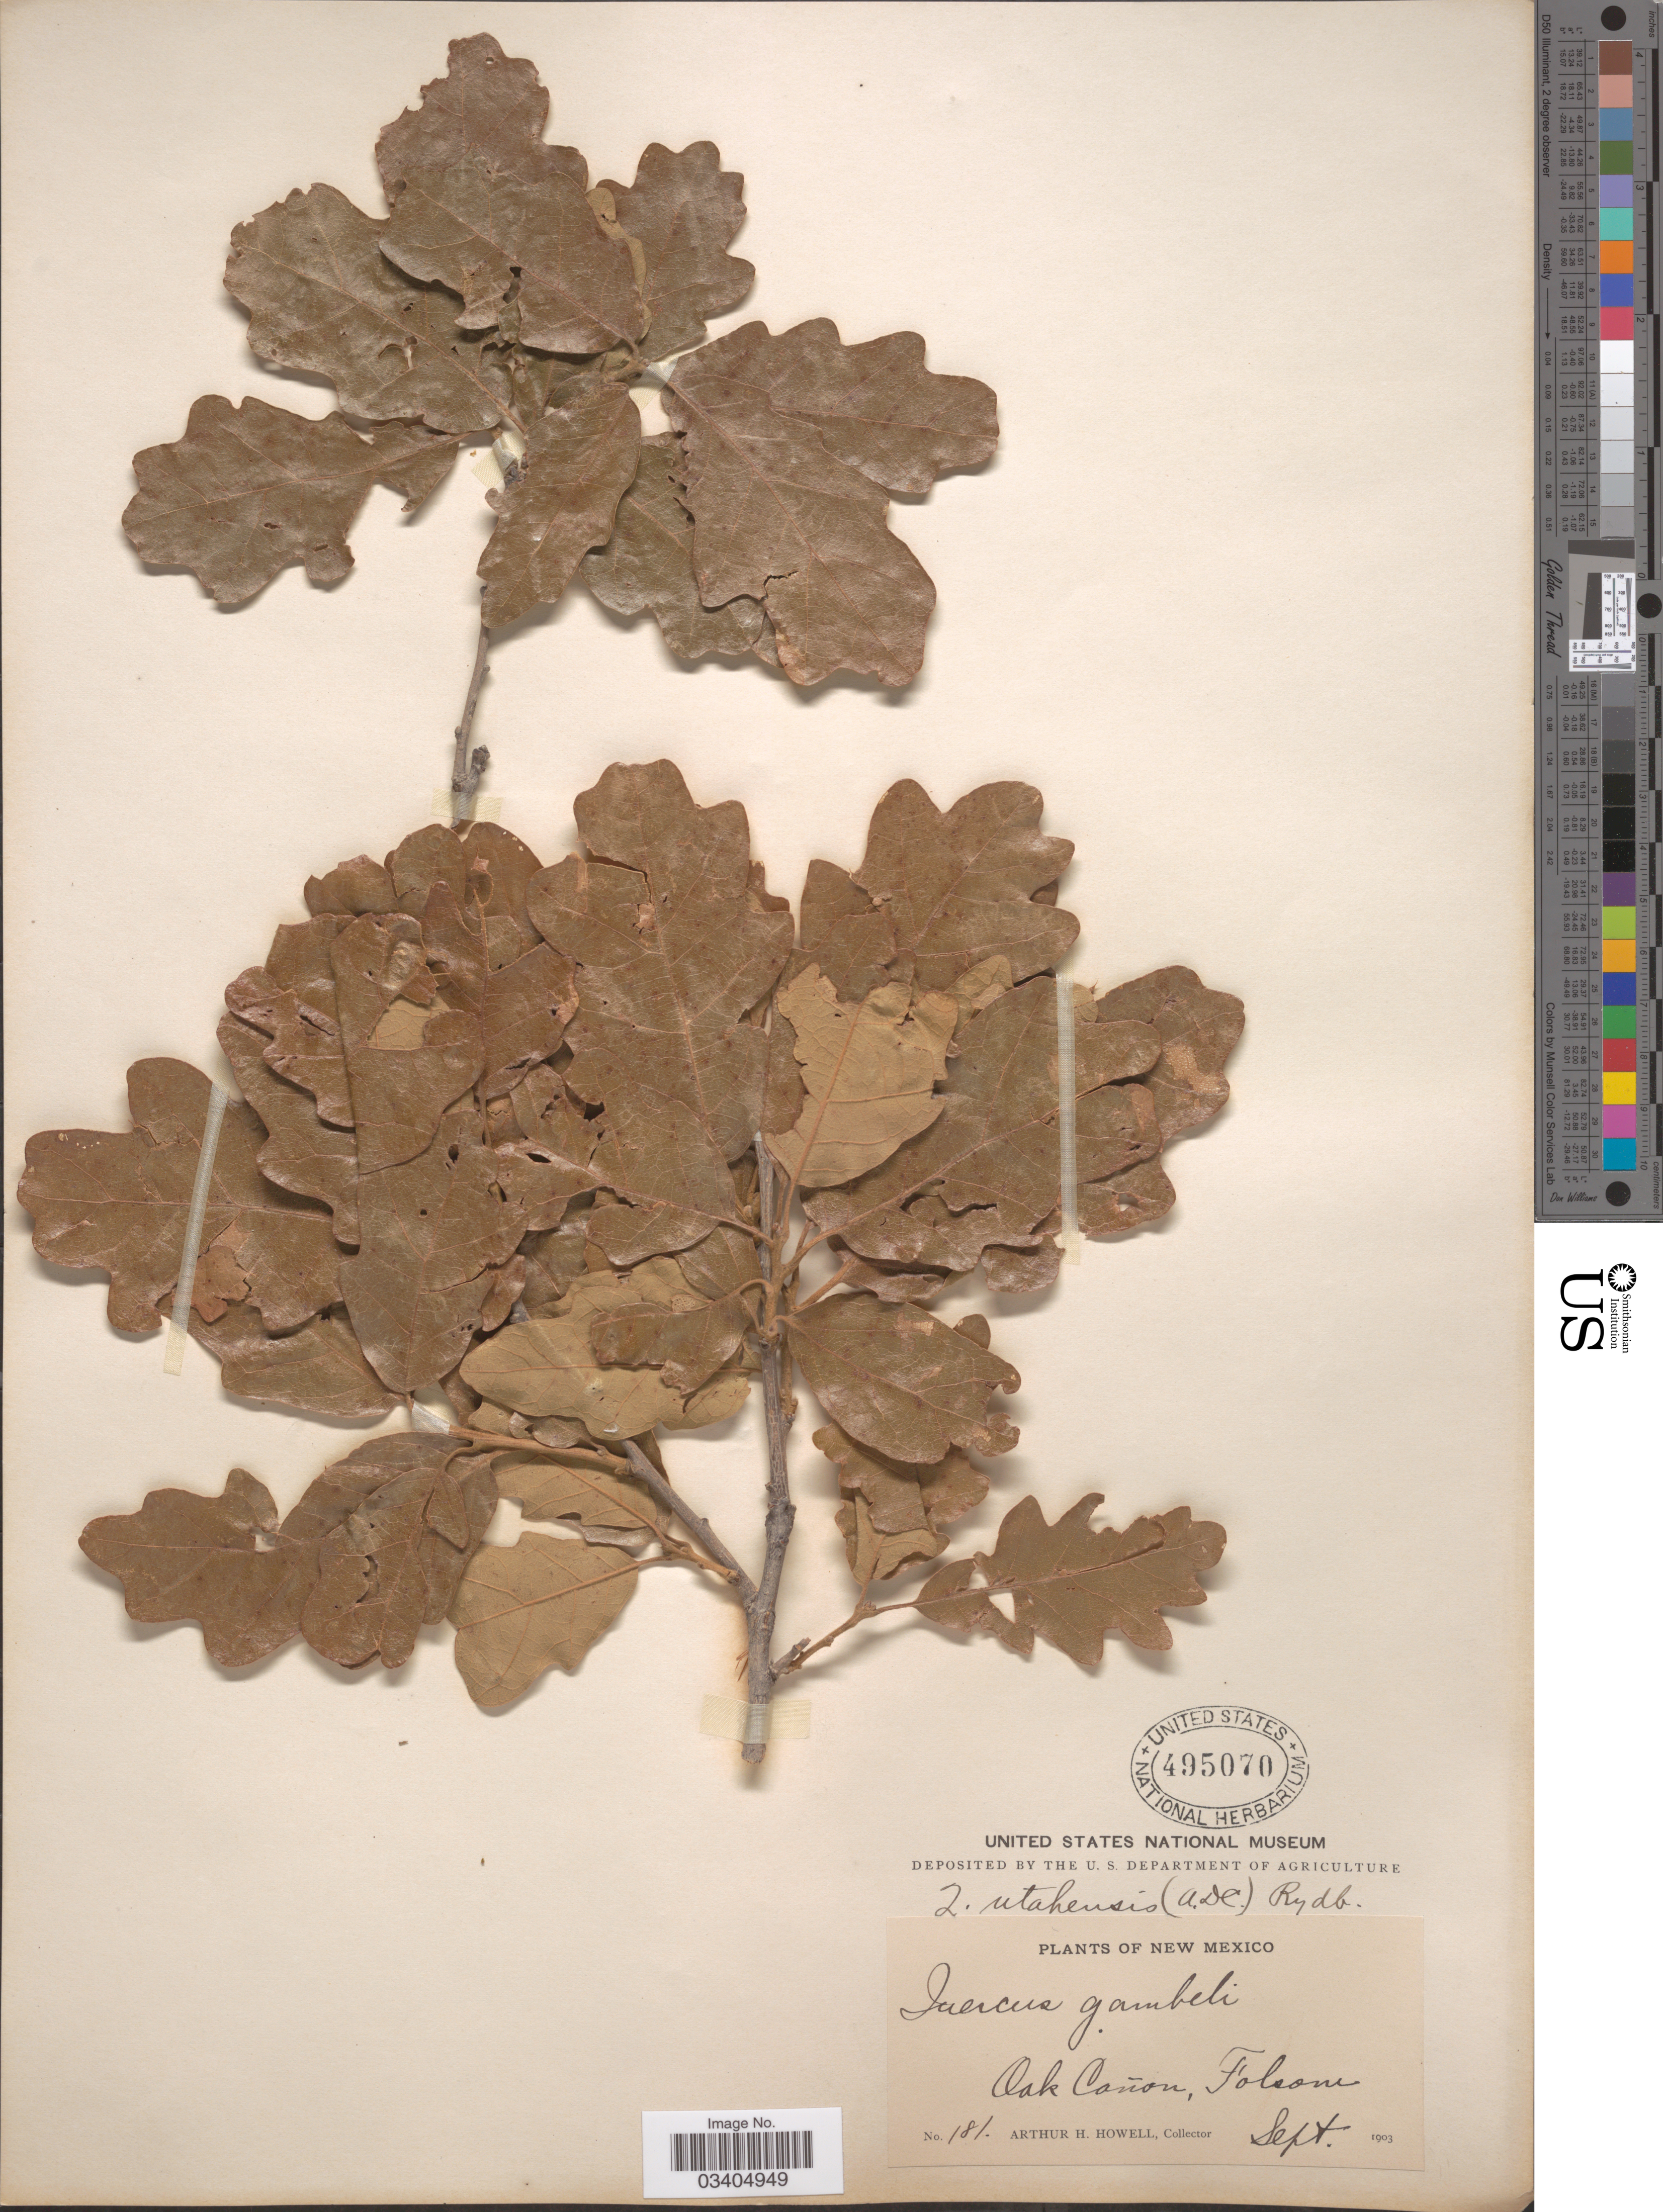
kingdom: Plantae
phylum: Tracheophyta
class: Magnoliopsida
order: Fagales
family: Fagaceae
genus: Quercus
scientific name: Quercus gambelii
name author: Nutt.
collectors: A. H. Howell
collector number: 181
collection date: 1903-09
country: United States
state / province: New Mexico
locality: Oak Cañon, Folsom.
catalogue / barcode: US 495070